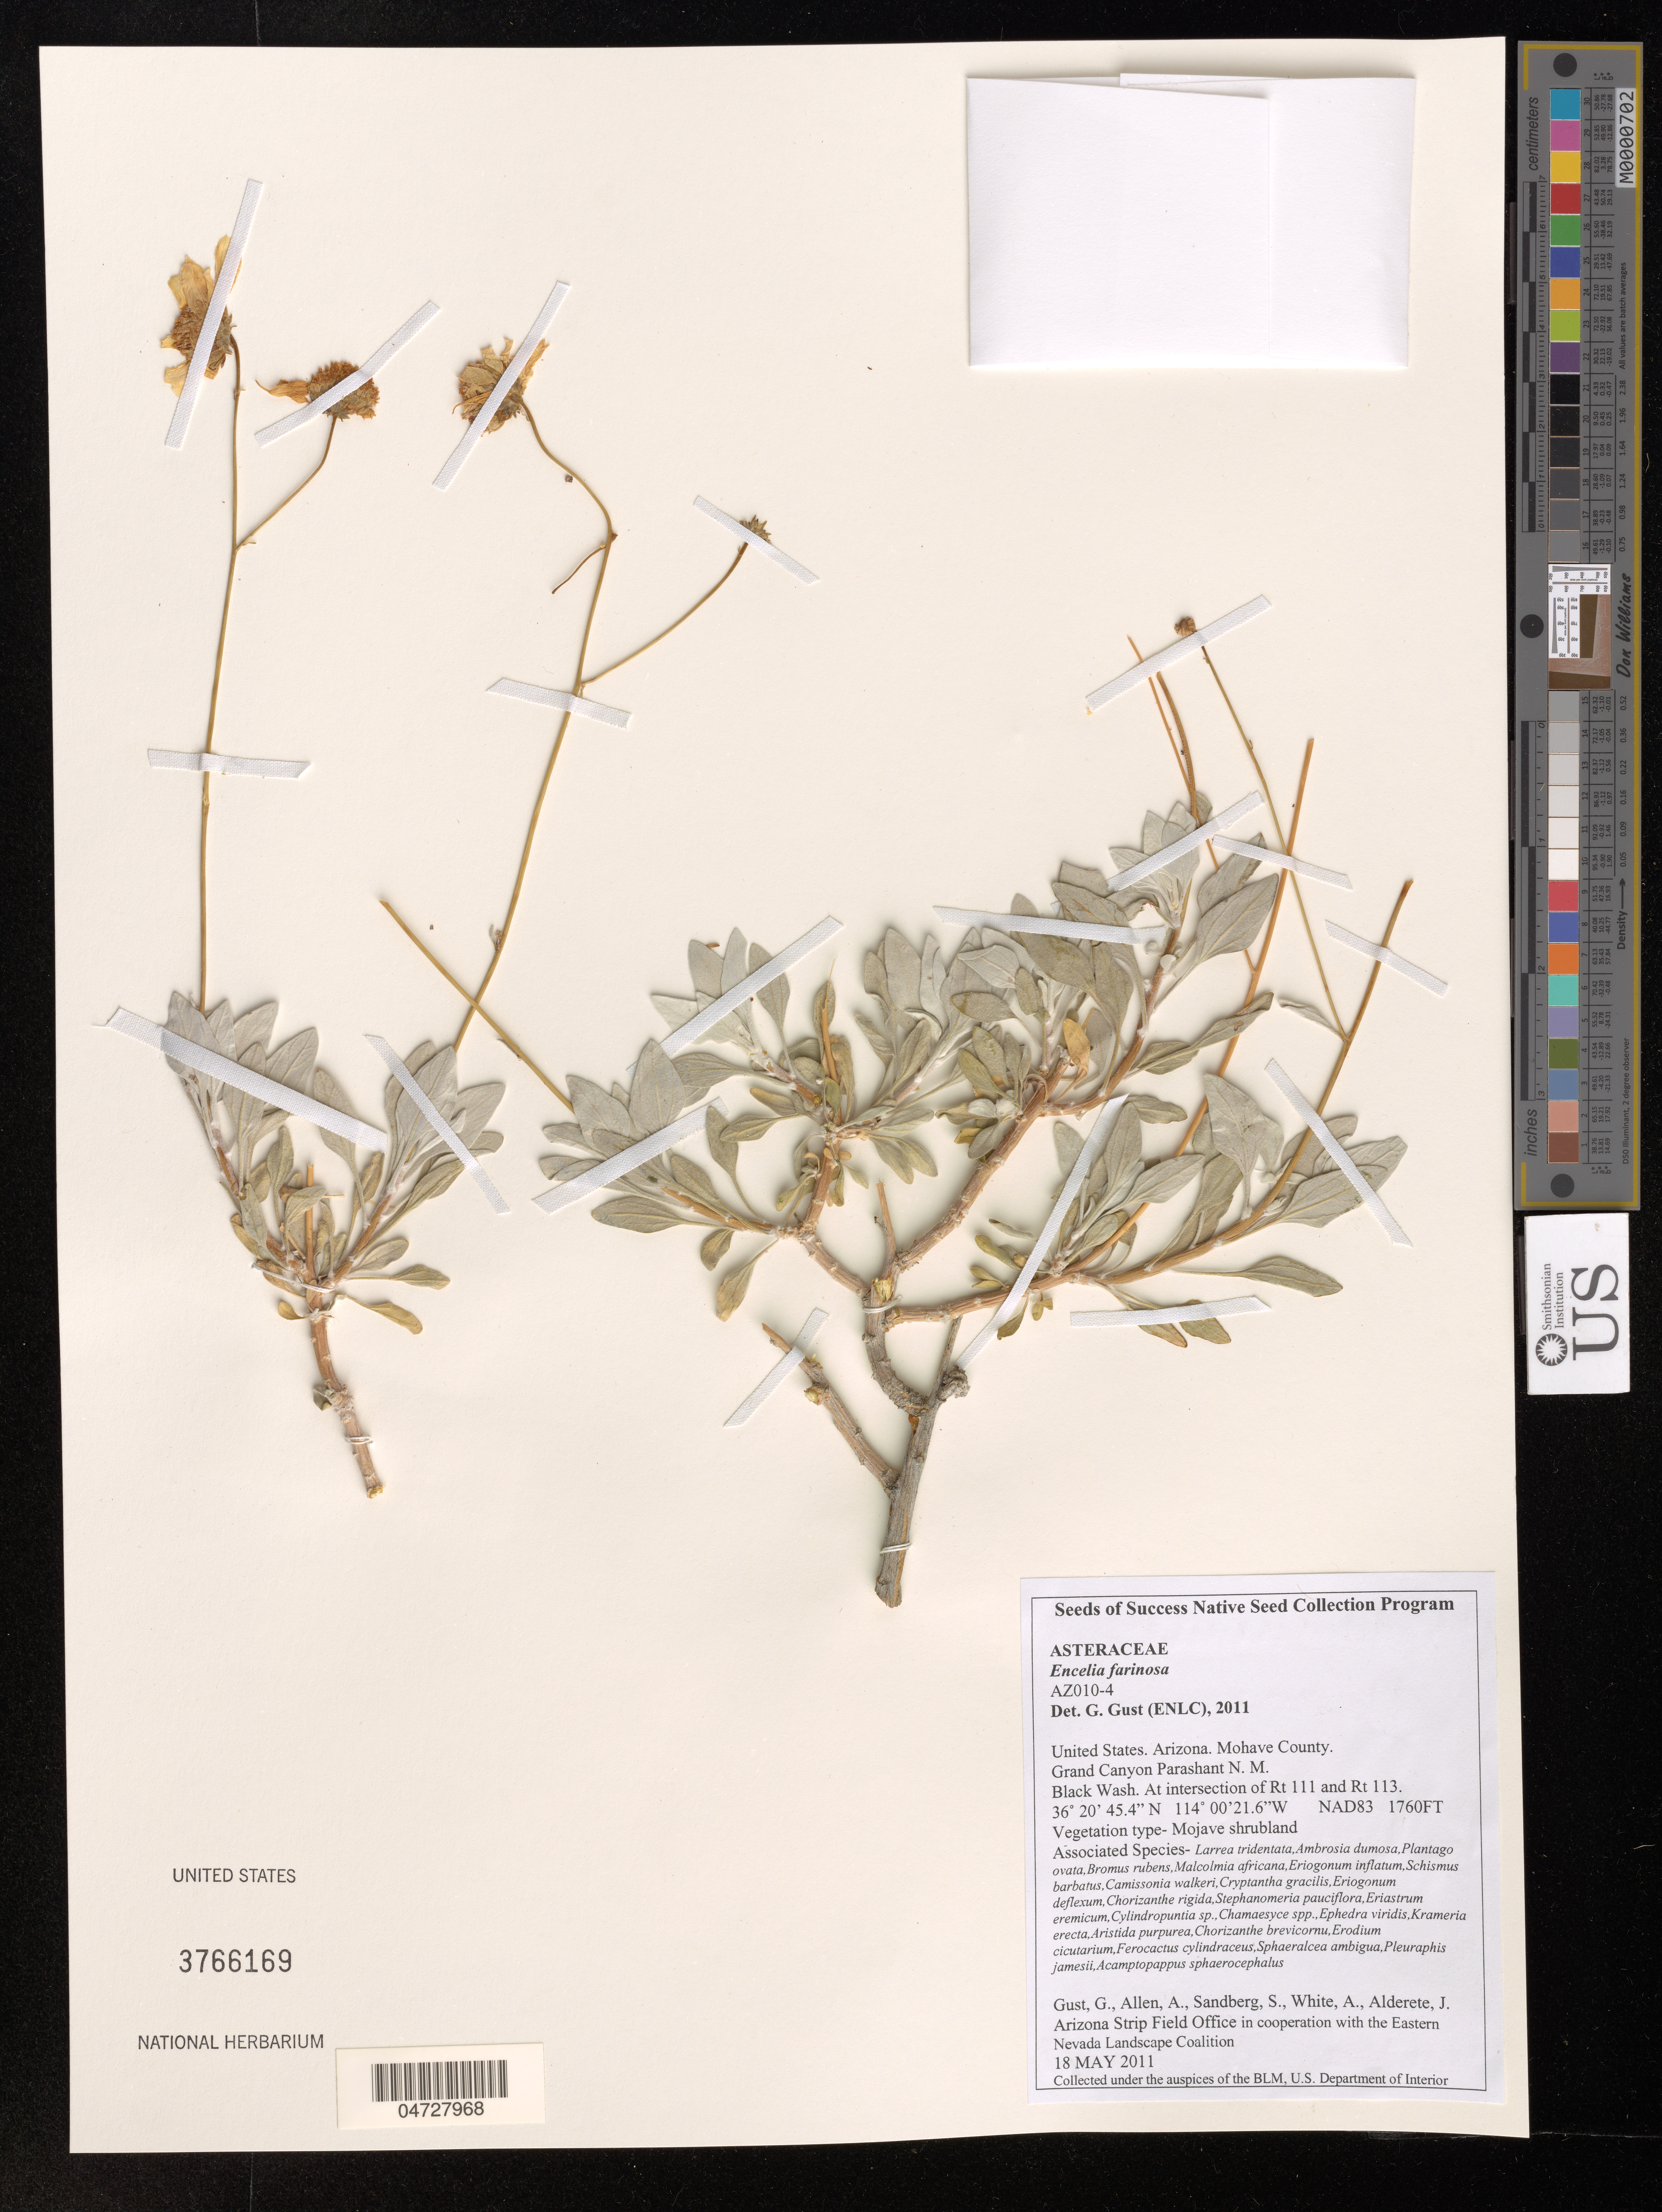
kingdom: Plantae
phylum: Tracheophyta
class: Magnoliopsida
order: Asterales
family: Asteraceae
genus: Encelia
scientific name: Encelia farinosa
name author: A. Gray ex Torr. in Emory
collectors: G. Gust, A. Allen & S. Sandberg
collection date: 2011-05-18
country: United States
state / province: Arizona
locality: Mohave County. Grand Canyon Parashant N. M. Black Wash. At intersection of Rt 111 and Rt 113.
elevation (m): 536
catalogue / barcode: US 3766169